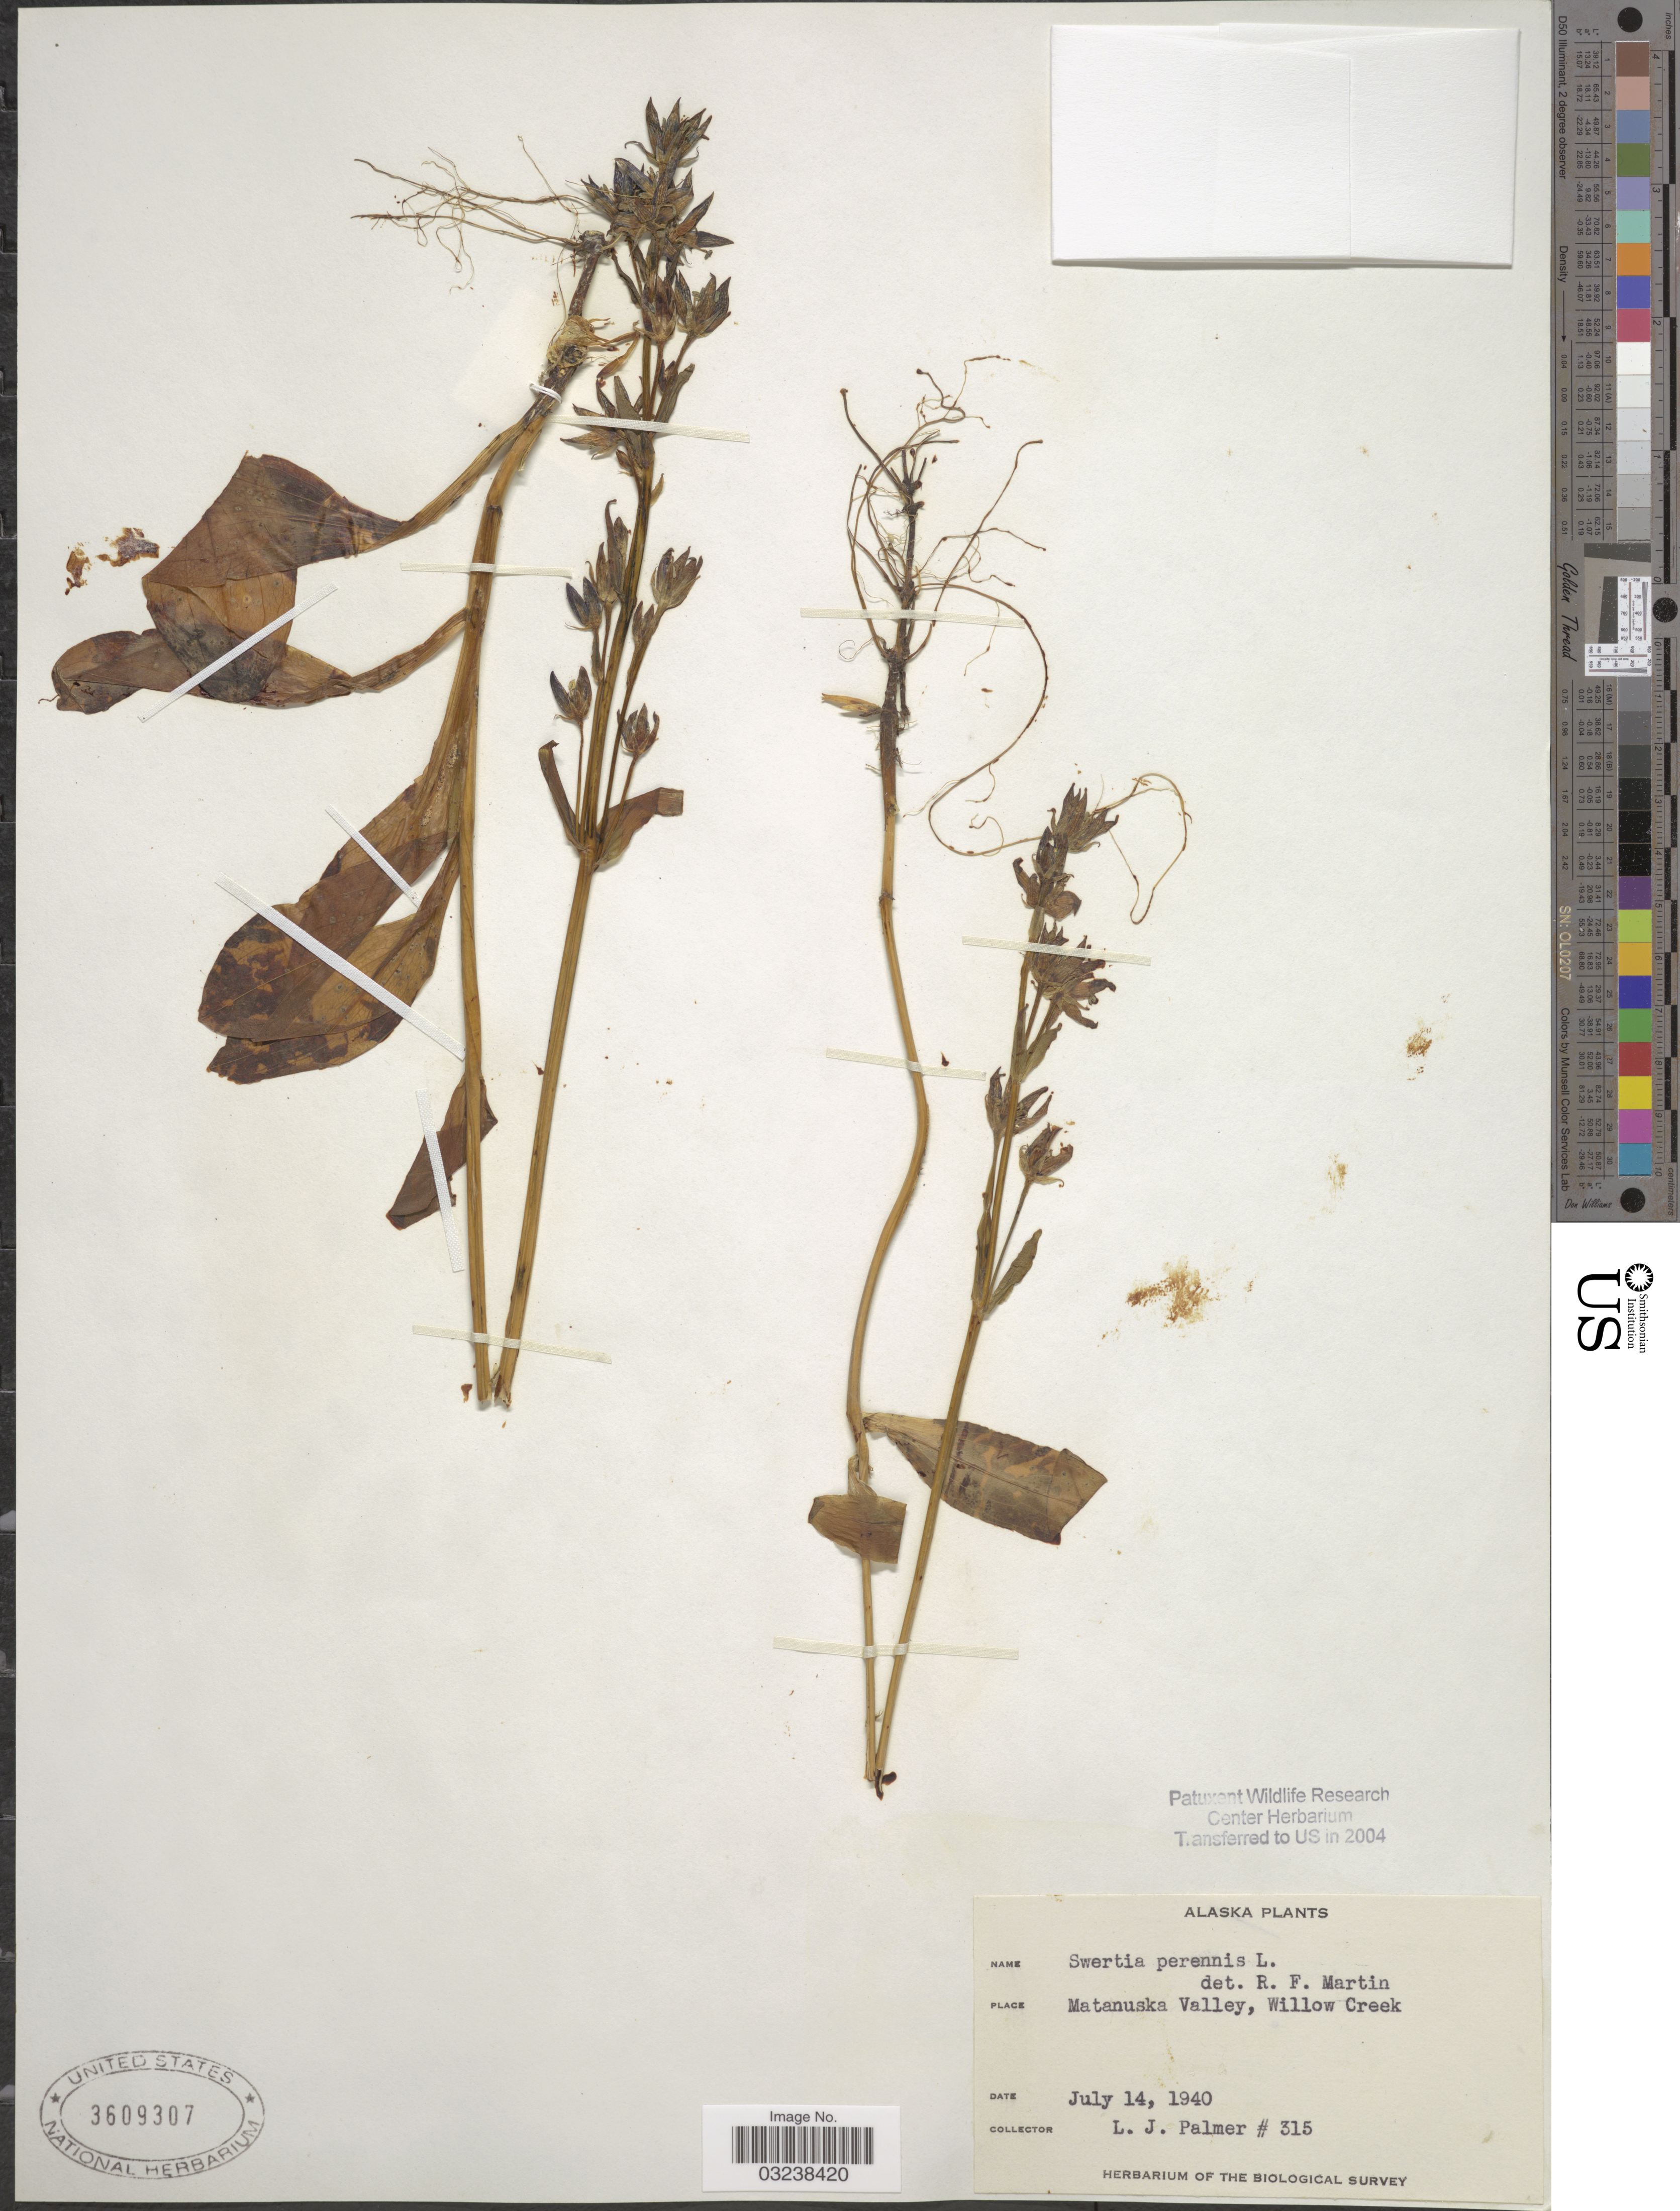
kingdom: Plantae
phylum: Tracheophyta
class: Magnoliopsida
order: Gentianales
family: Gentianaceae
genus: Swertia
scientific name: Swertia perennis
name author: L.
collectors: L. J. Palmer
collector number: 315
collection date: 1940-07-14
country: United States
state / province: Alaska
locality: Matanuska Valley, Willow Creek.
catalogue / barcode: US 3609307